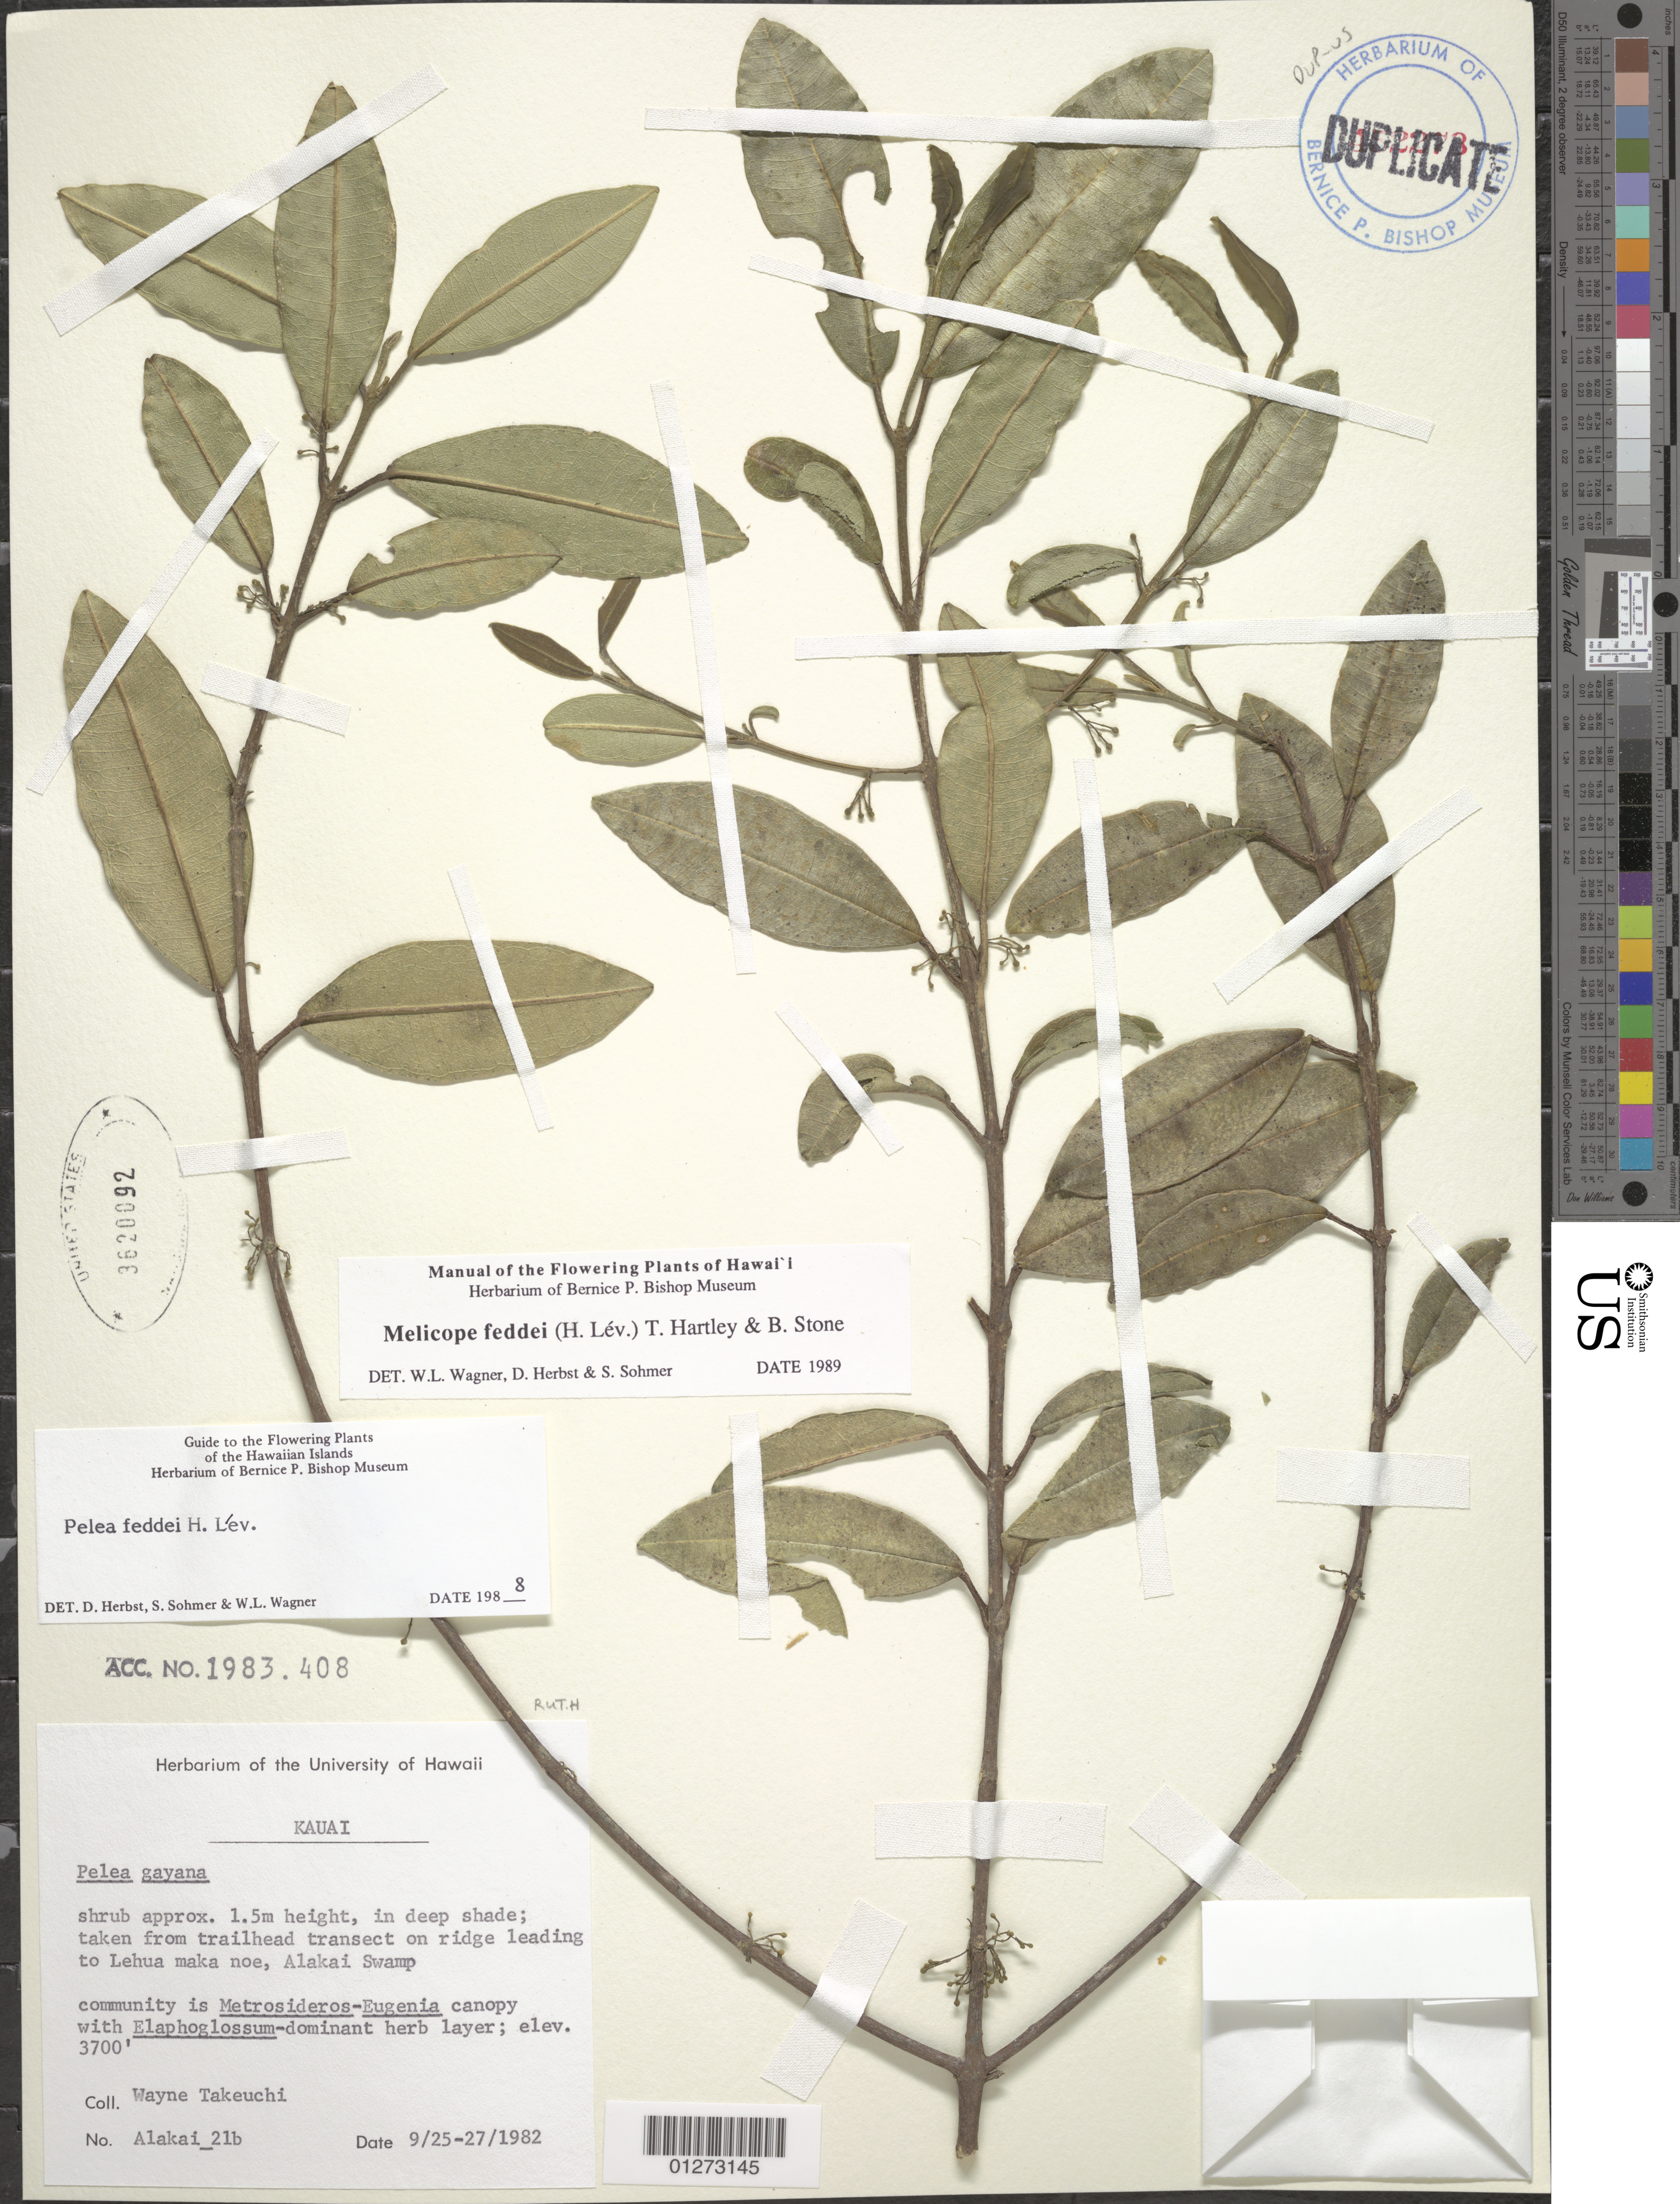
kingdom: Plantae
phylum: Tracheophyta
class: Magnoliopsida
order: Sapindales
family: Rutaceae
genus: Melicope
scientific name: Melicope feddei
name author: (H. Lév.) T.G. Hartley & B.C. Stone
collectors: W. N. Takeuchi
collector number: Alakai_21b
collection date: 1982-09-25/1982-09-27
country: United States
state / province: Hawaii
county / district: Kauai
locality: Kauai. From trailhead transect on ridge leading to Lehua maka noe, Alakai Swamp.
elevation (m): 1128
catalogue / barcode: US 3620092